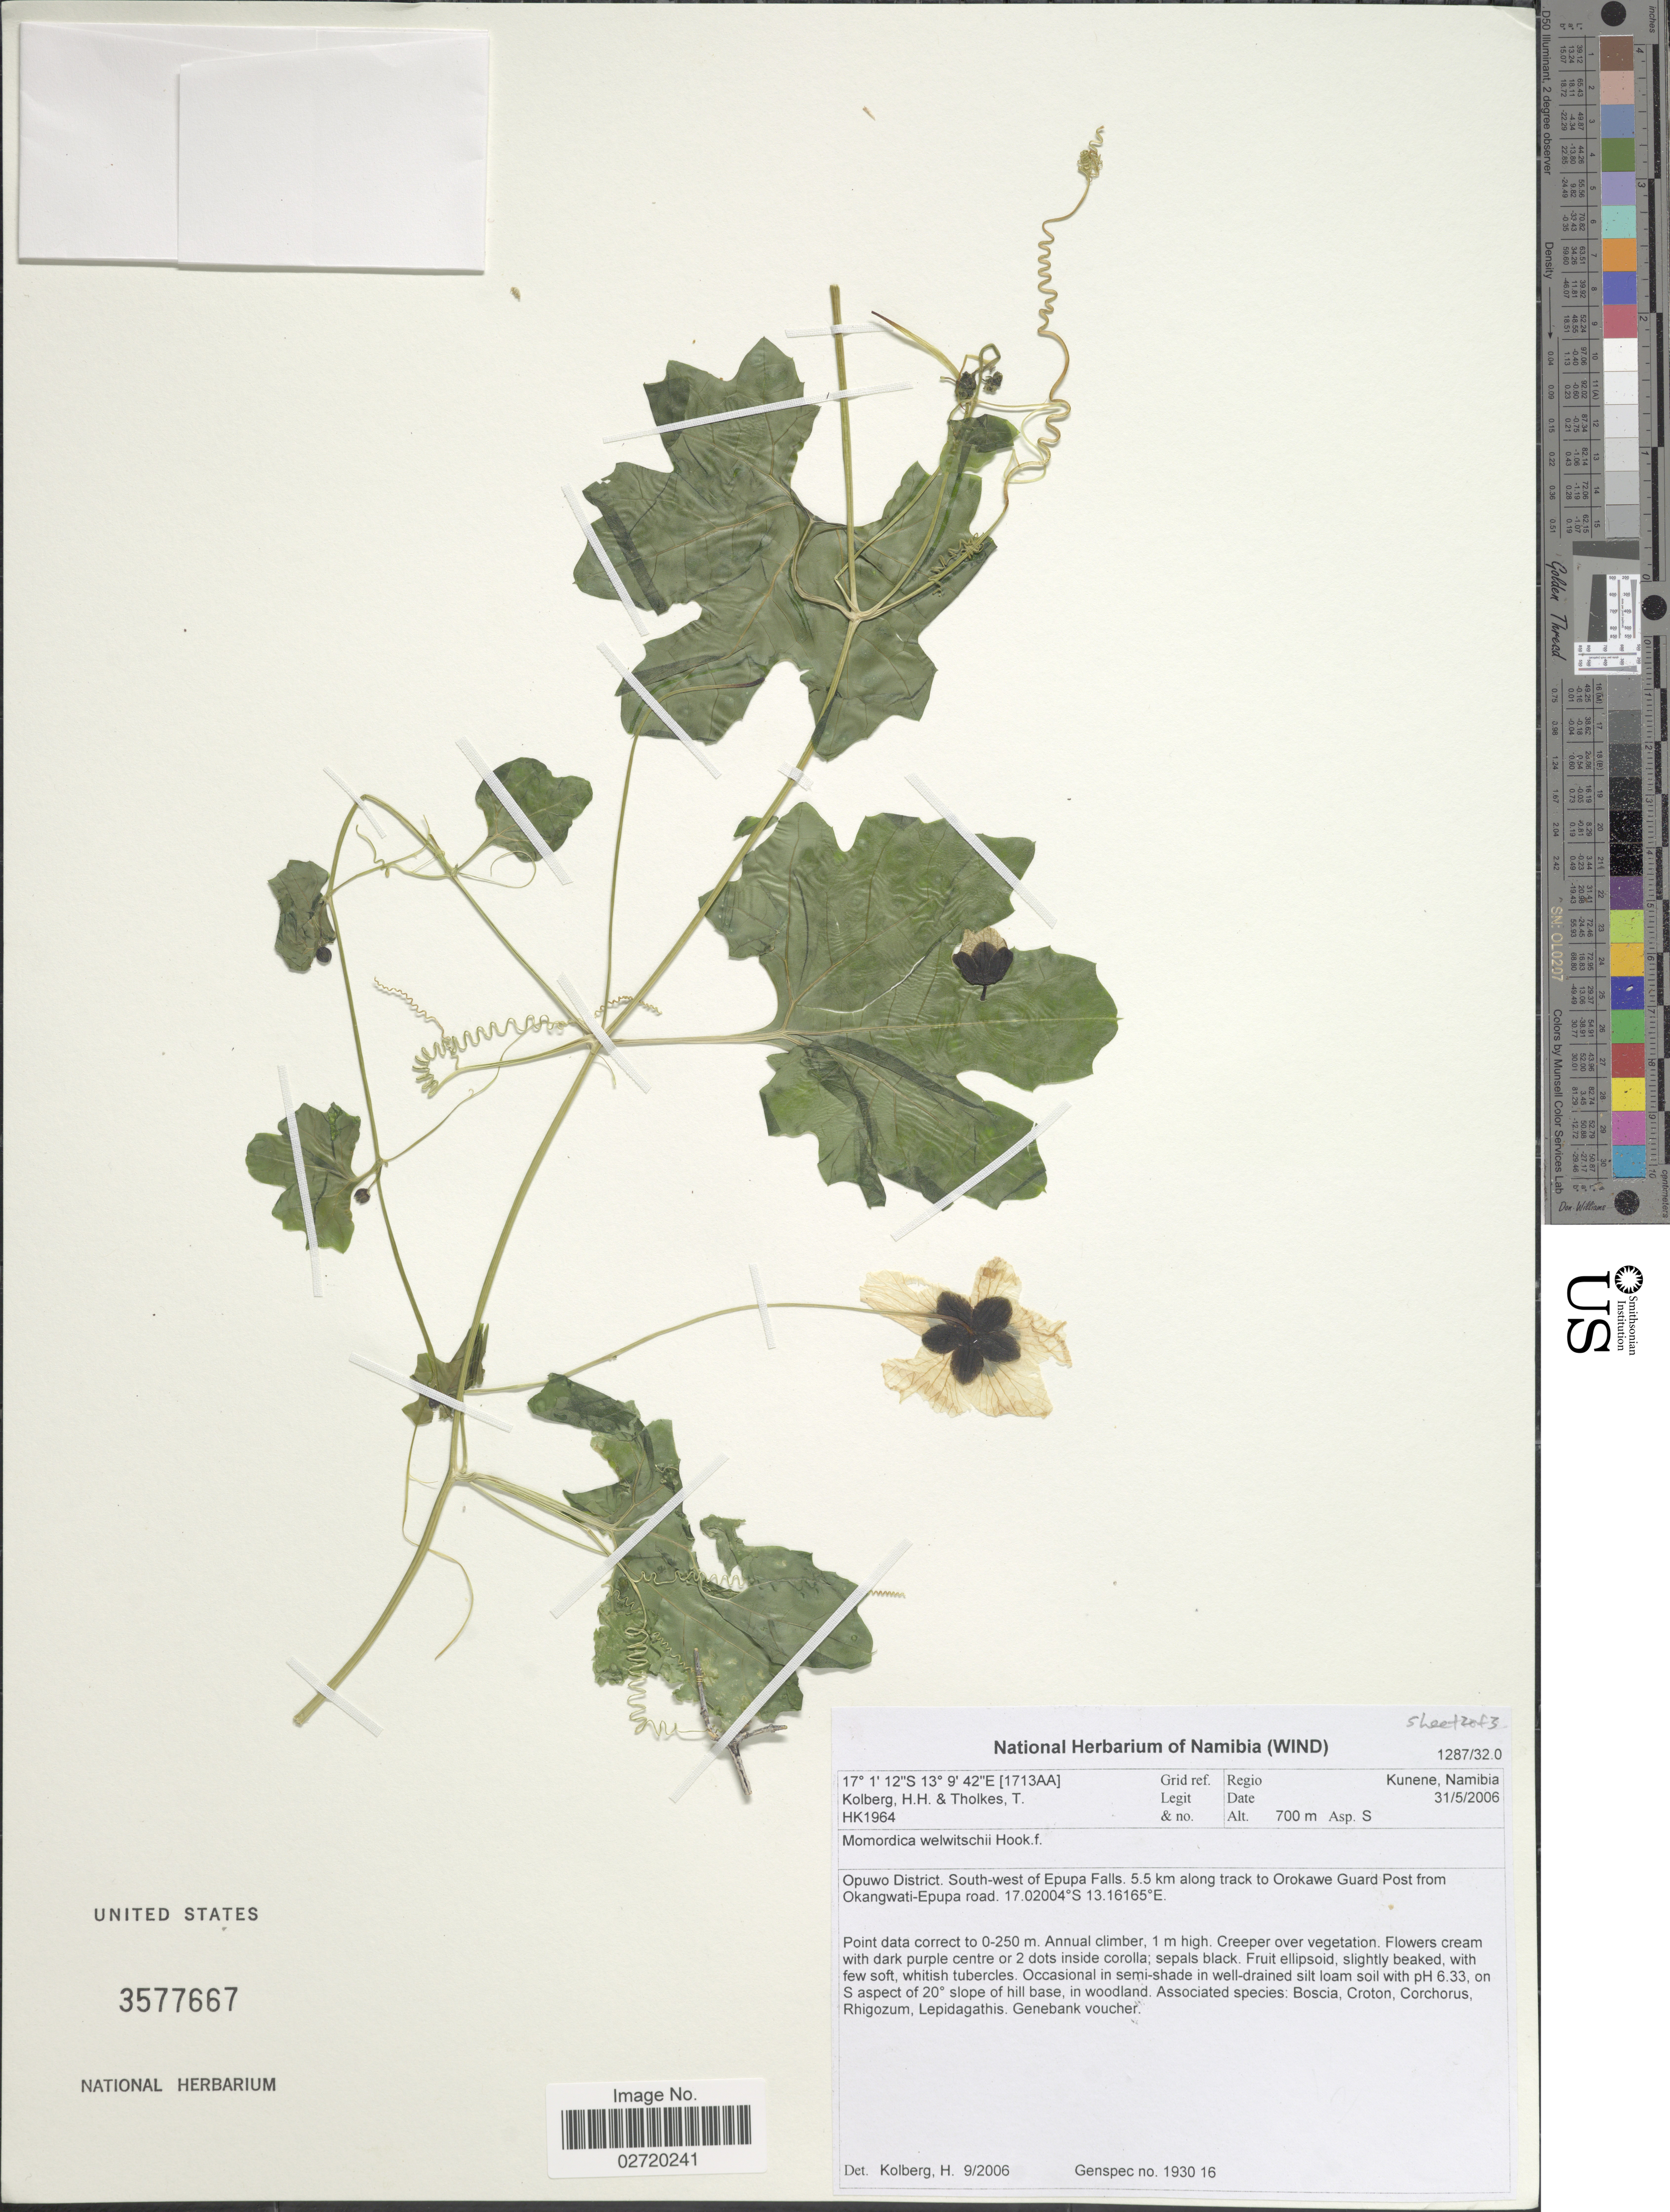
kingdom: Plantae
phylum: Tracheophyta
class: Magnoliopsida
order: Cucurbitales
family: Cucurbitaceae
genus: Momordica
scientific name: Momordica welwitschii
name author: Hook. f.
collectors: H. H. Kolberg & T. Tholkes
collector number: HK1964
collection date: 2006-05-31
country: Namibia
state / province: Kunene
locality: Regio Kunene, Namibia, Grid. ref. [1713AA], Opuwo District, South-west of Epupa Falls, 5.5 km along track to Orokawe Guard Post from Okangwati-Epupa road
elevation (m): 700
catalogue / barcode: US 3577667